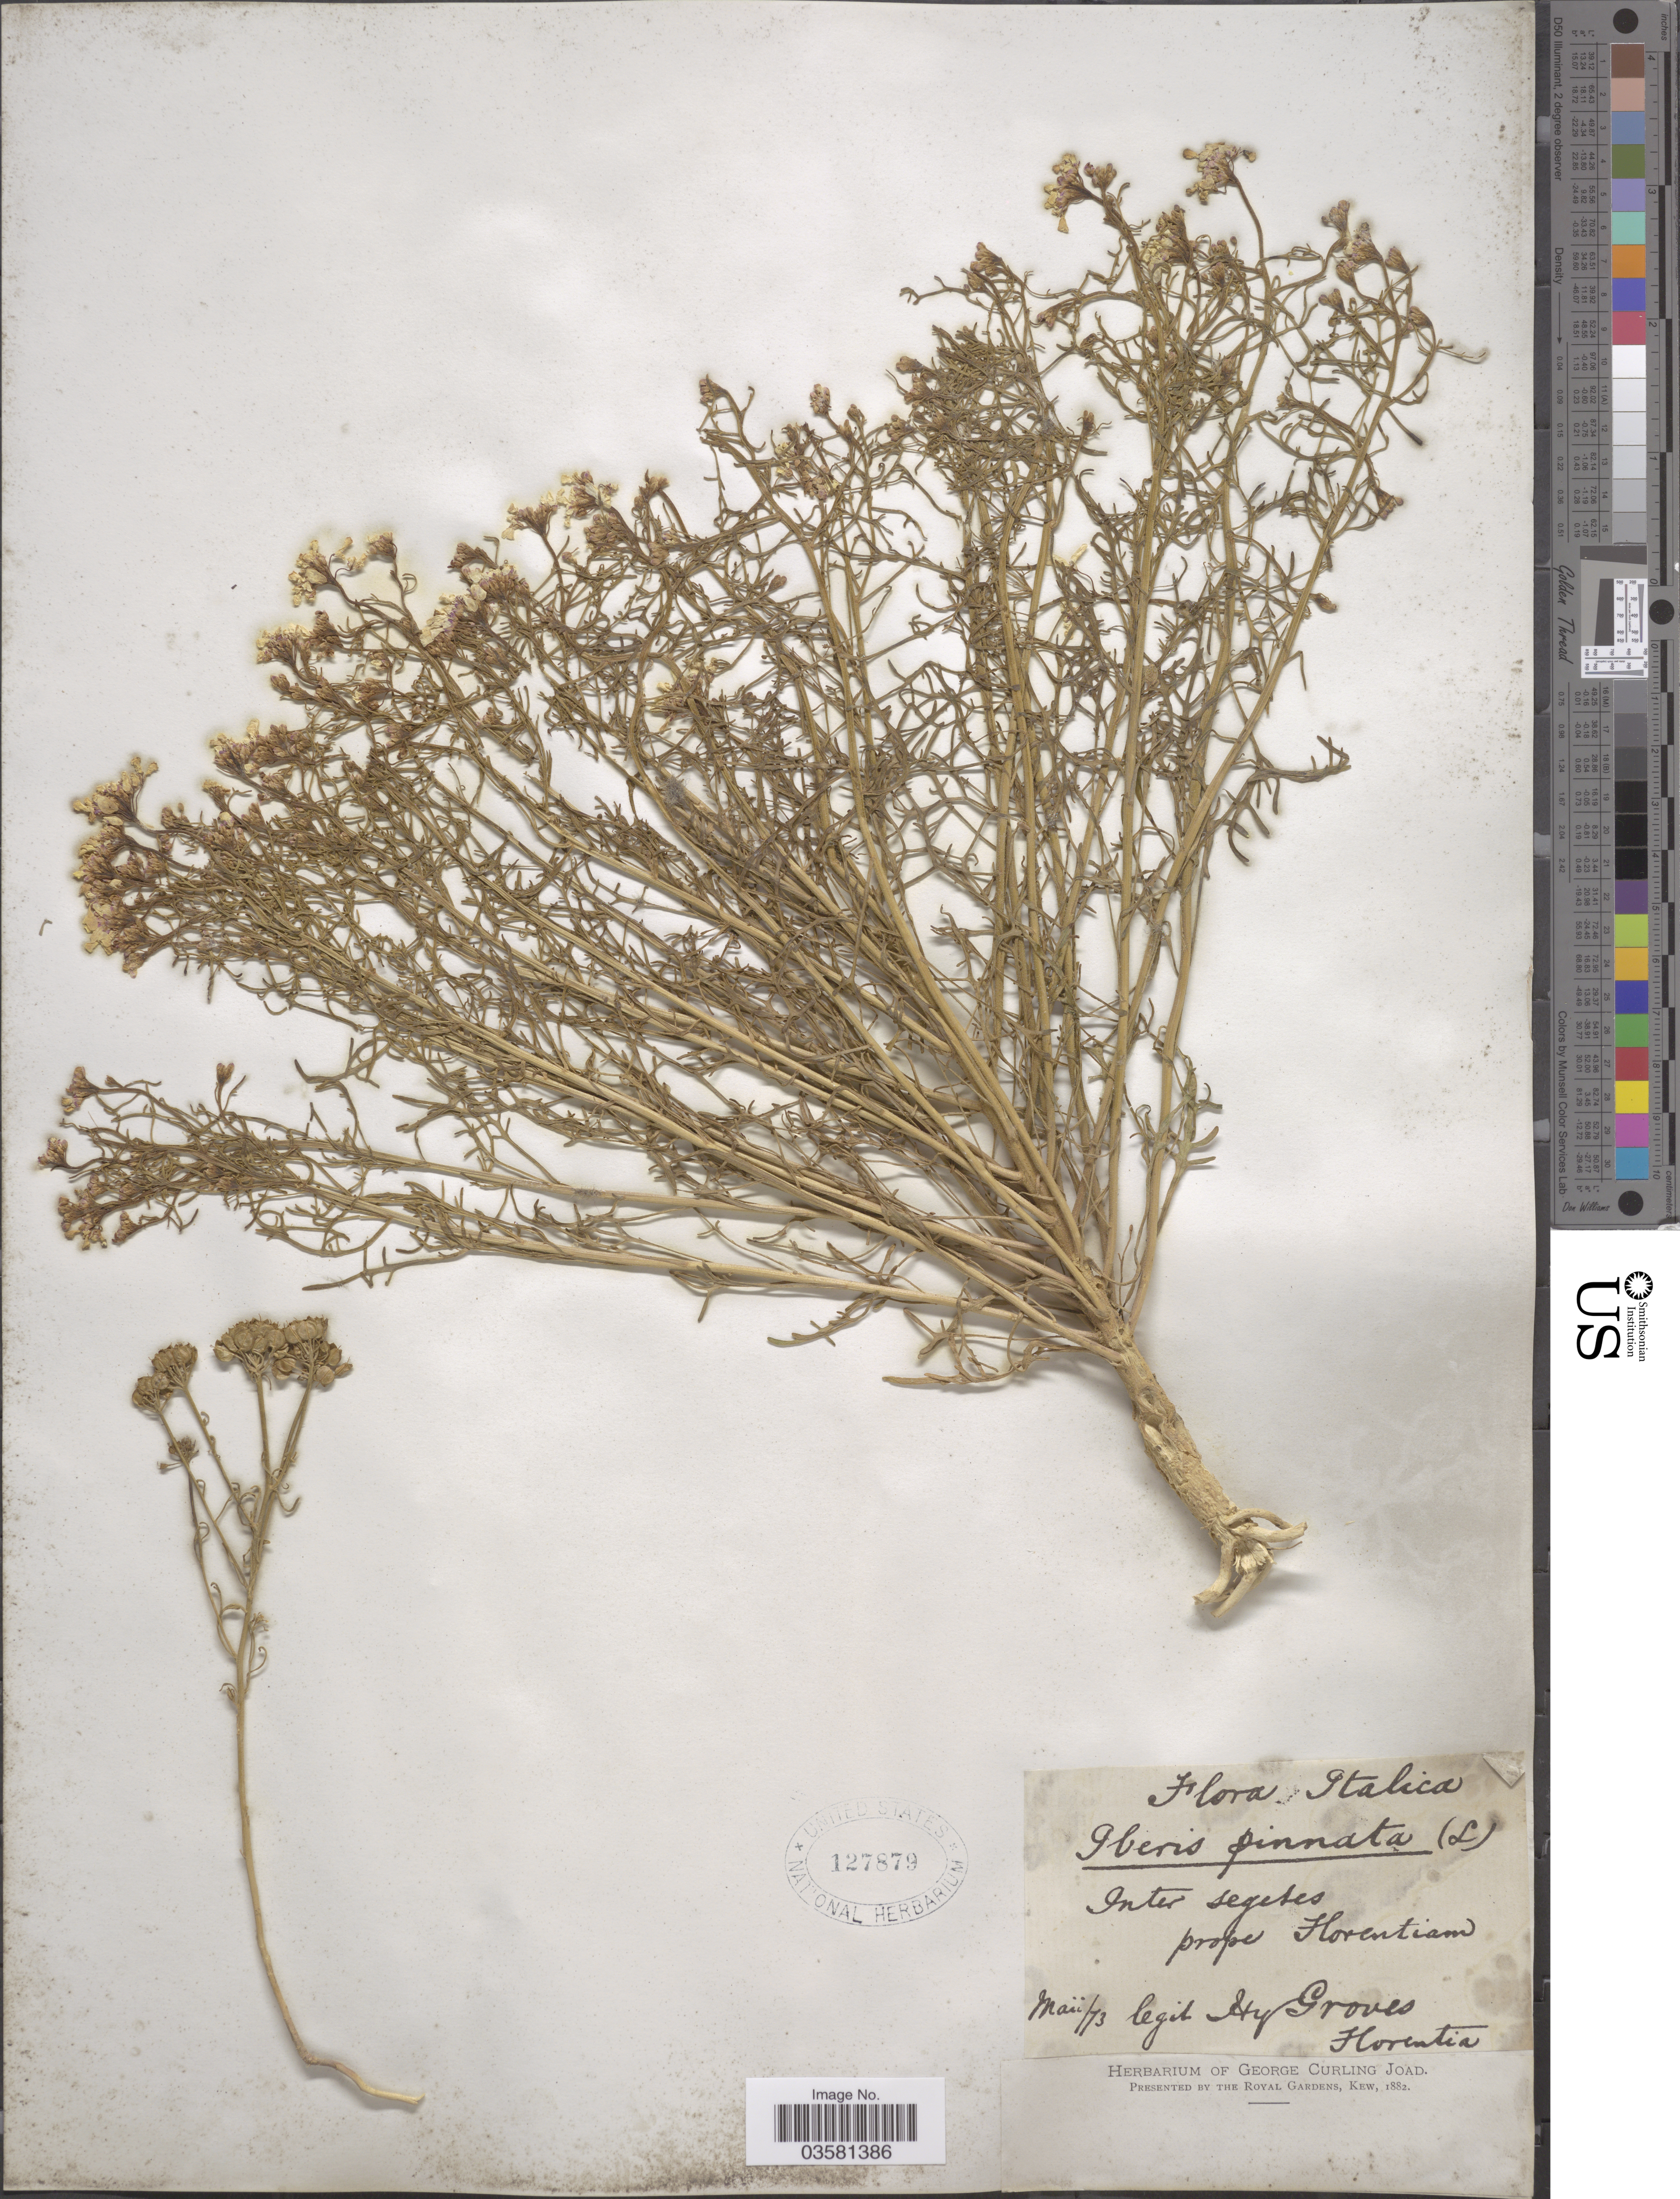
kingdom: Plantae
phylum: Tracheophyta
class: Magnoliopsida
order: Brassicales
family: Brassicaceae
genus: Iberis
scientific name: Iberis pinnata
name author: L.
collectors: H. Groves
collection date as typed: Transcribed d/m/y: /5/73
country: Italy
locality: Inter segetes prope Florentiam.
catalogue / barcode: US 127879